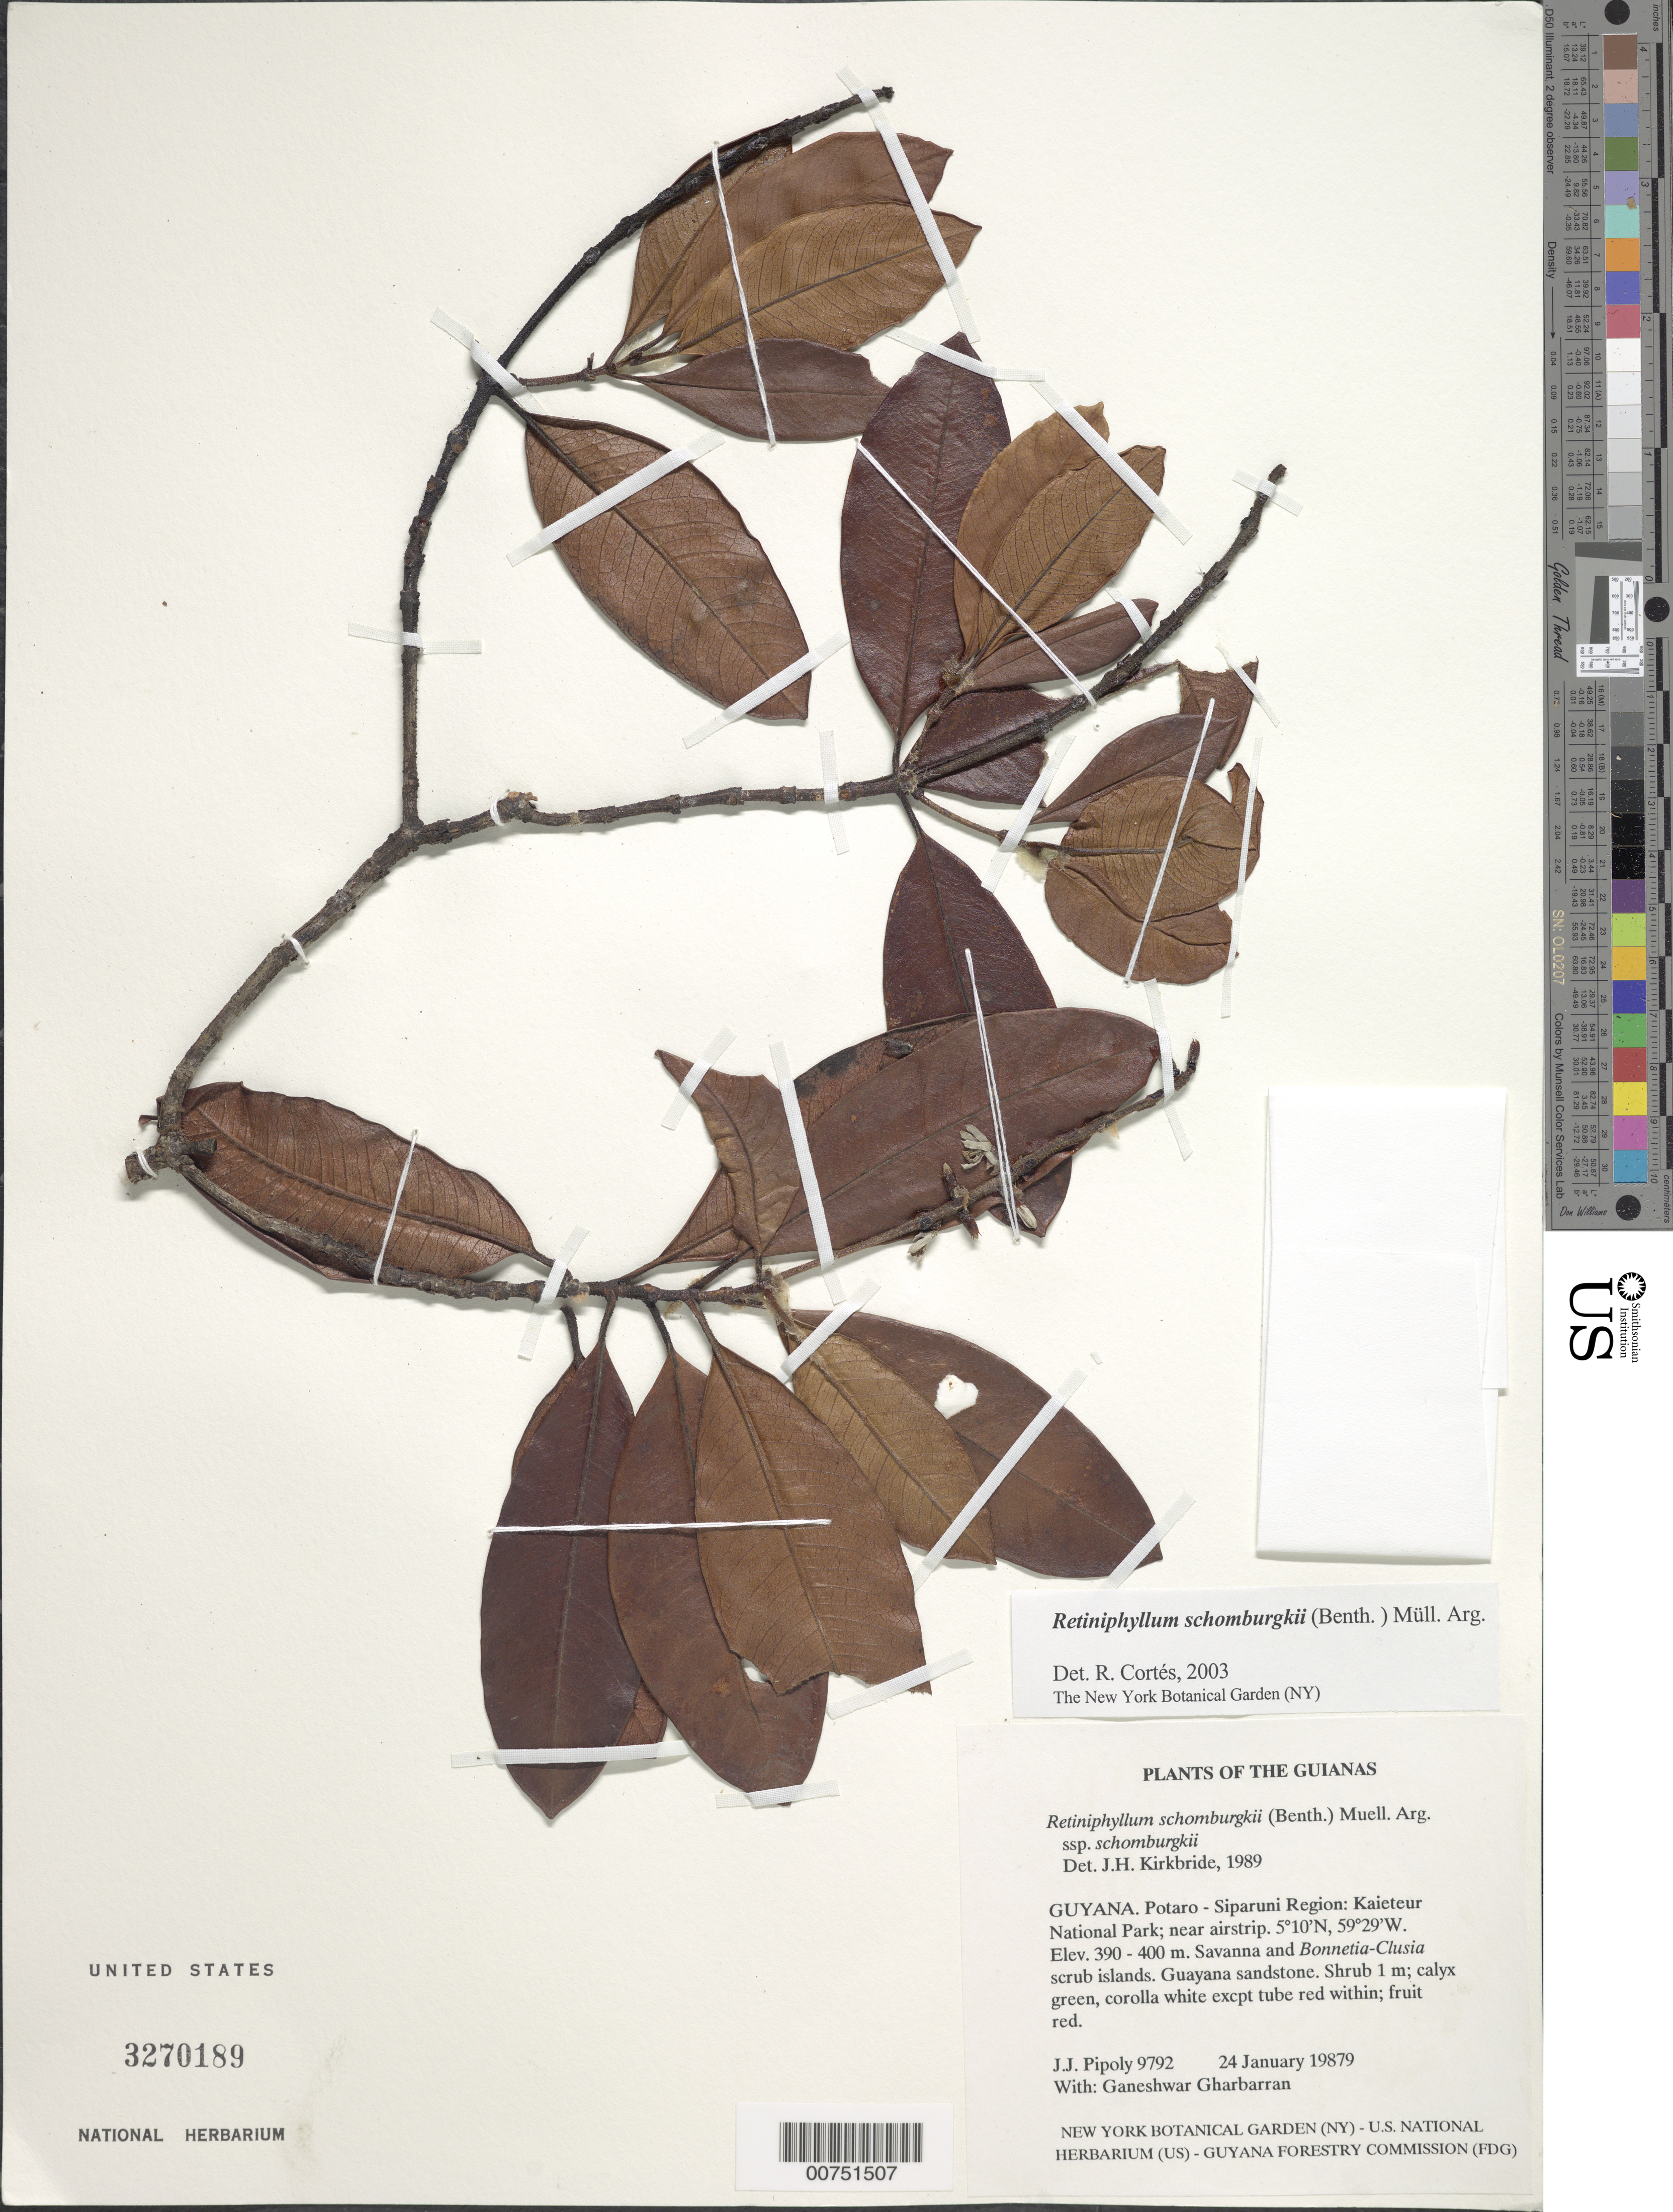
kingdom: Plantae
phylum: Tracheophyta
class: Magnoliopsida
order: Gentianales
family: Rubiaceae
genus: Retiniphyllum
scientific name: Retiniphyllum schomburgkii subsp. schomburgkii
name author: (Benth.) Müll. Arg.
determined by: Cortes R., G.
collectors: J. J. Pipoly & G. Gharbarran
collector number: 9792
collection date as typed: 24 January 1987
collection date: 1987-01-24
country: Guyana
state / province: Potaro-Siparuni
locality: Kaieteur National Park; near airstrip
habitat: Savanna and Bonnetia-Clusia scrub islands. Guayana sandstone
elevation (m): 390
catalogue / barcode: US 3270189